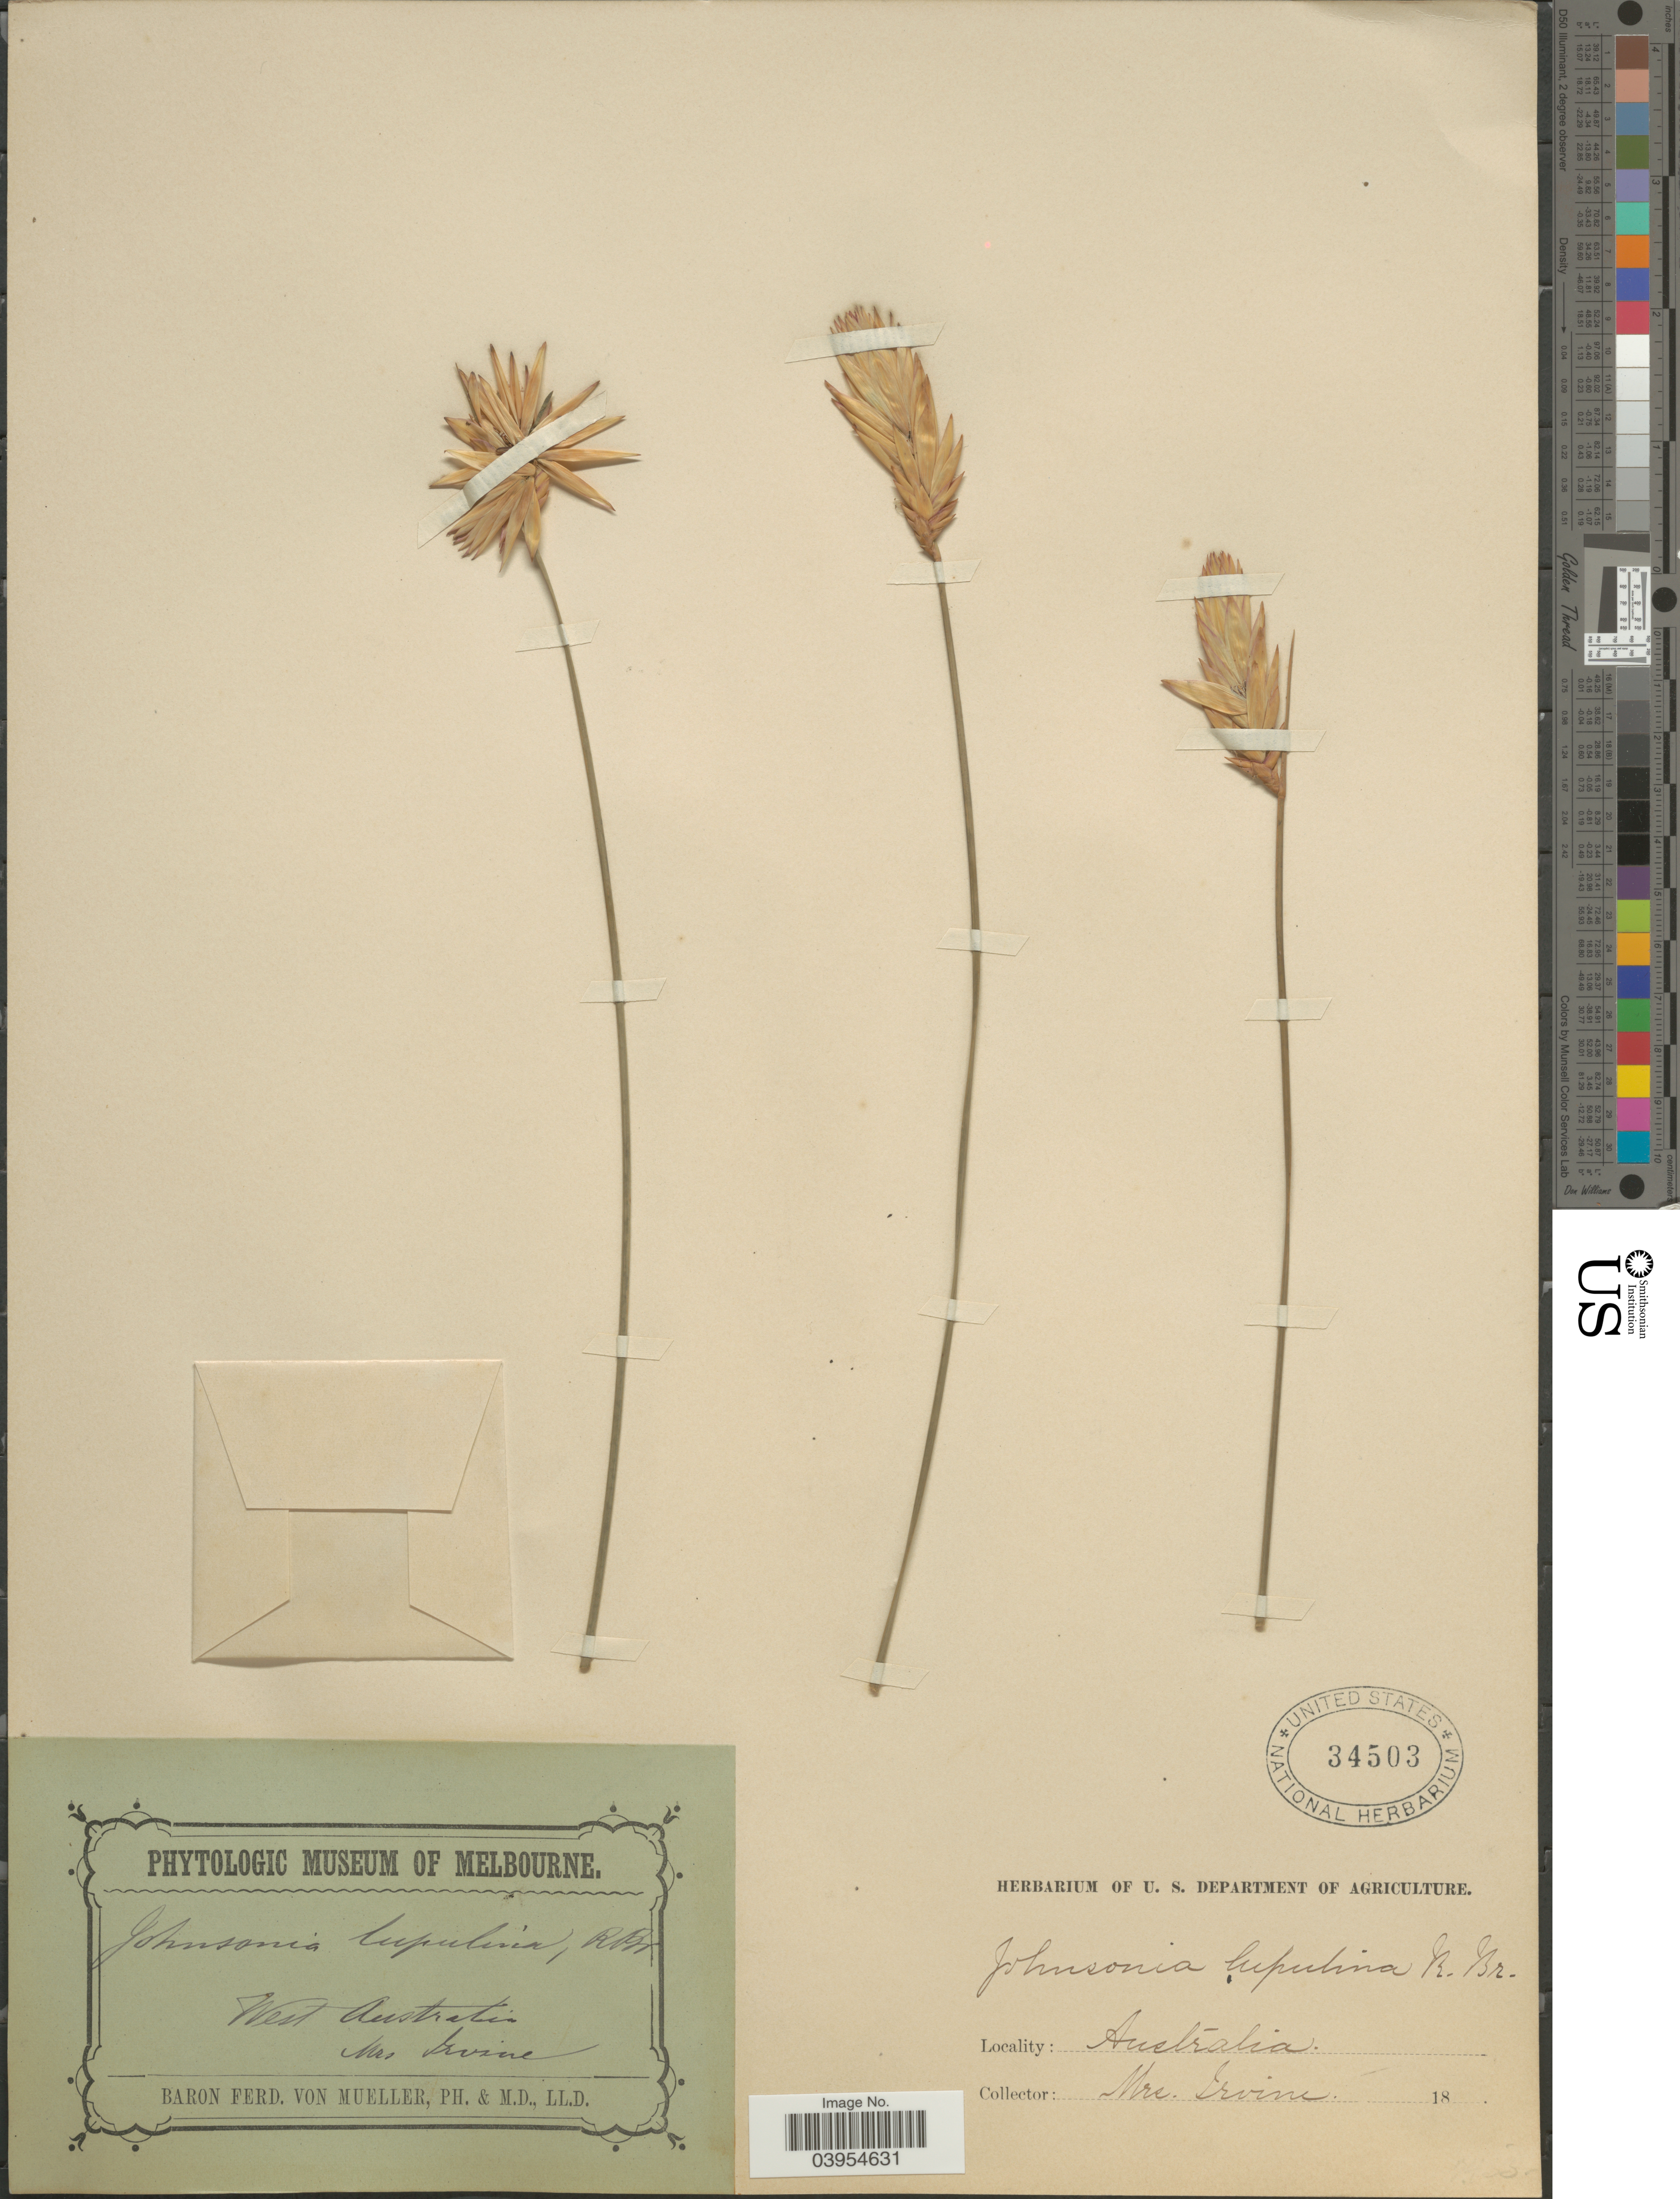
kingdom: Plantae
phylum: Tracheophyta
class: Liliopsida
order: Asparagales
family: Asphodelaceae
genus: Johnsonia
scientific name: Johnsonia lupulina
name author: R. Br.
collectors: Irvine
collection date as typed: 18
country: Australia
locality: West Australia.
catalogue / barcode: US 34503